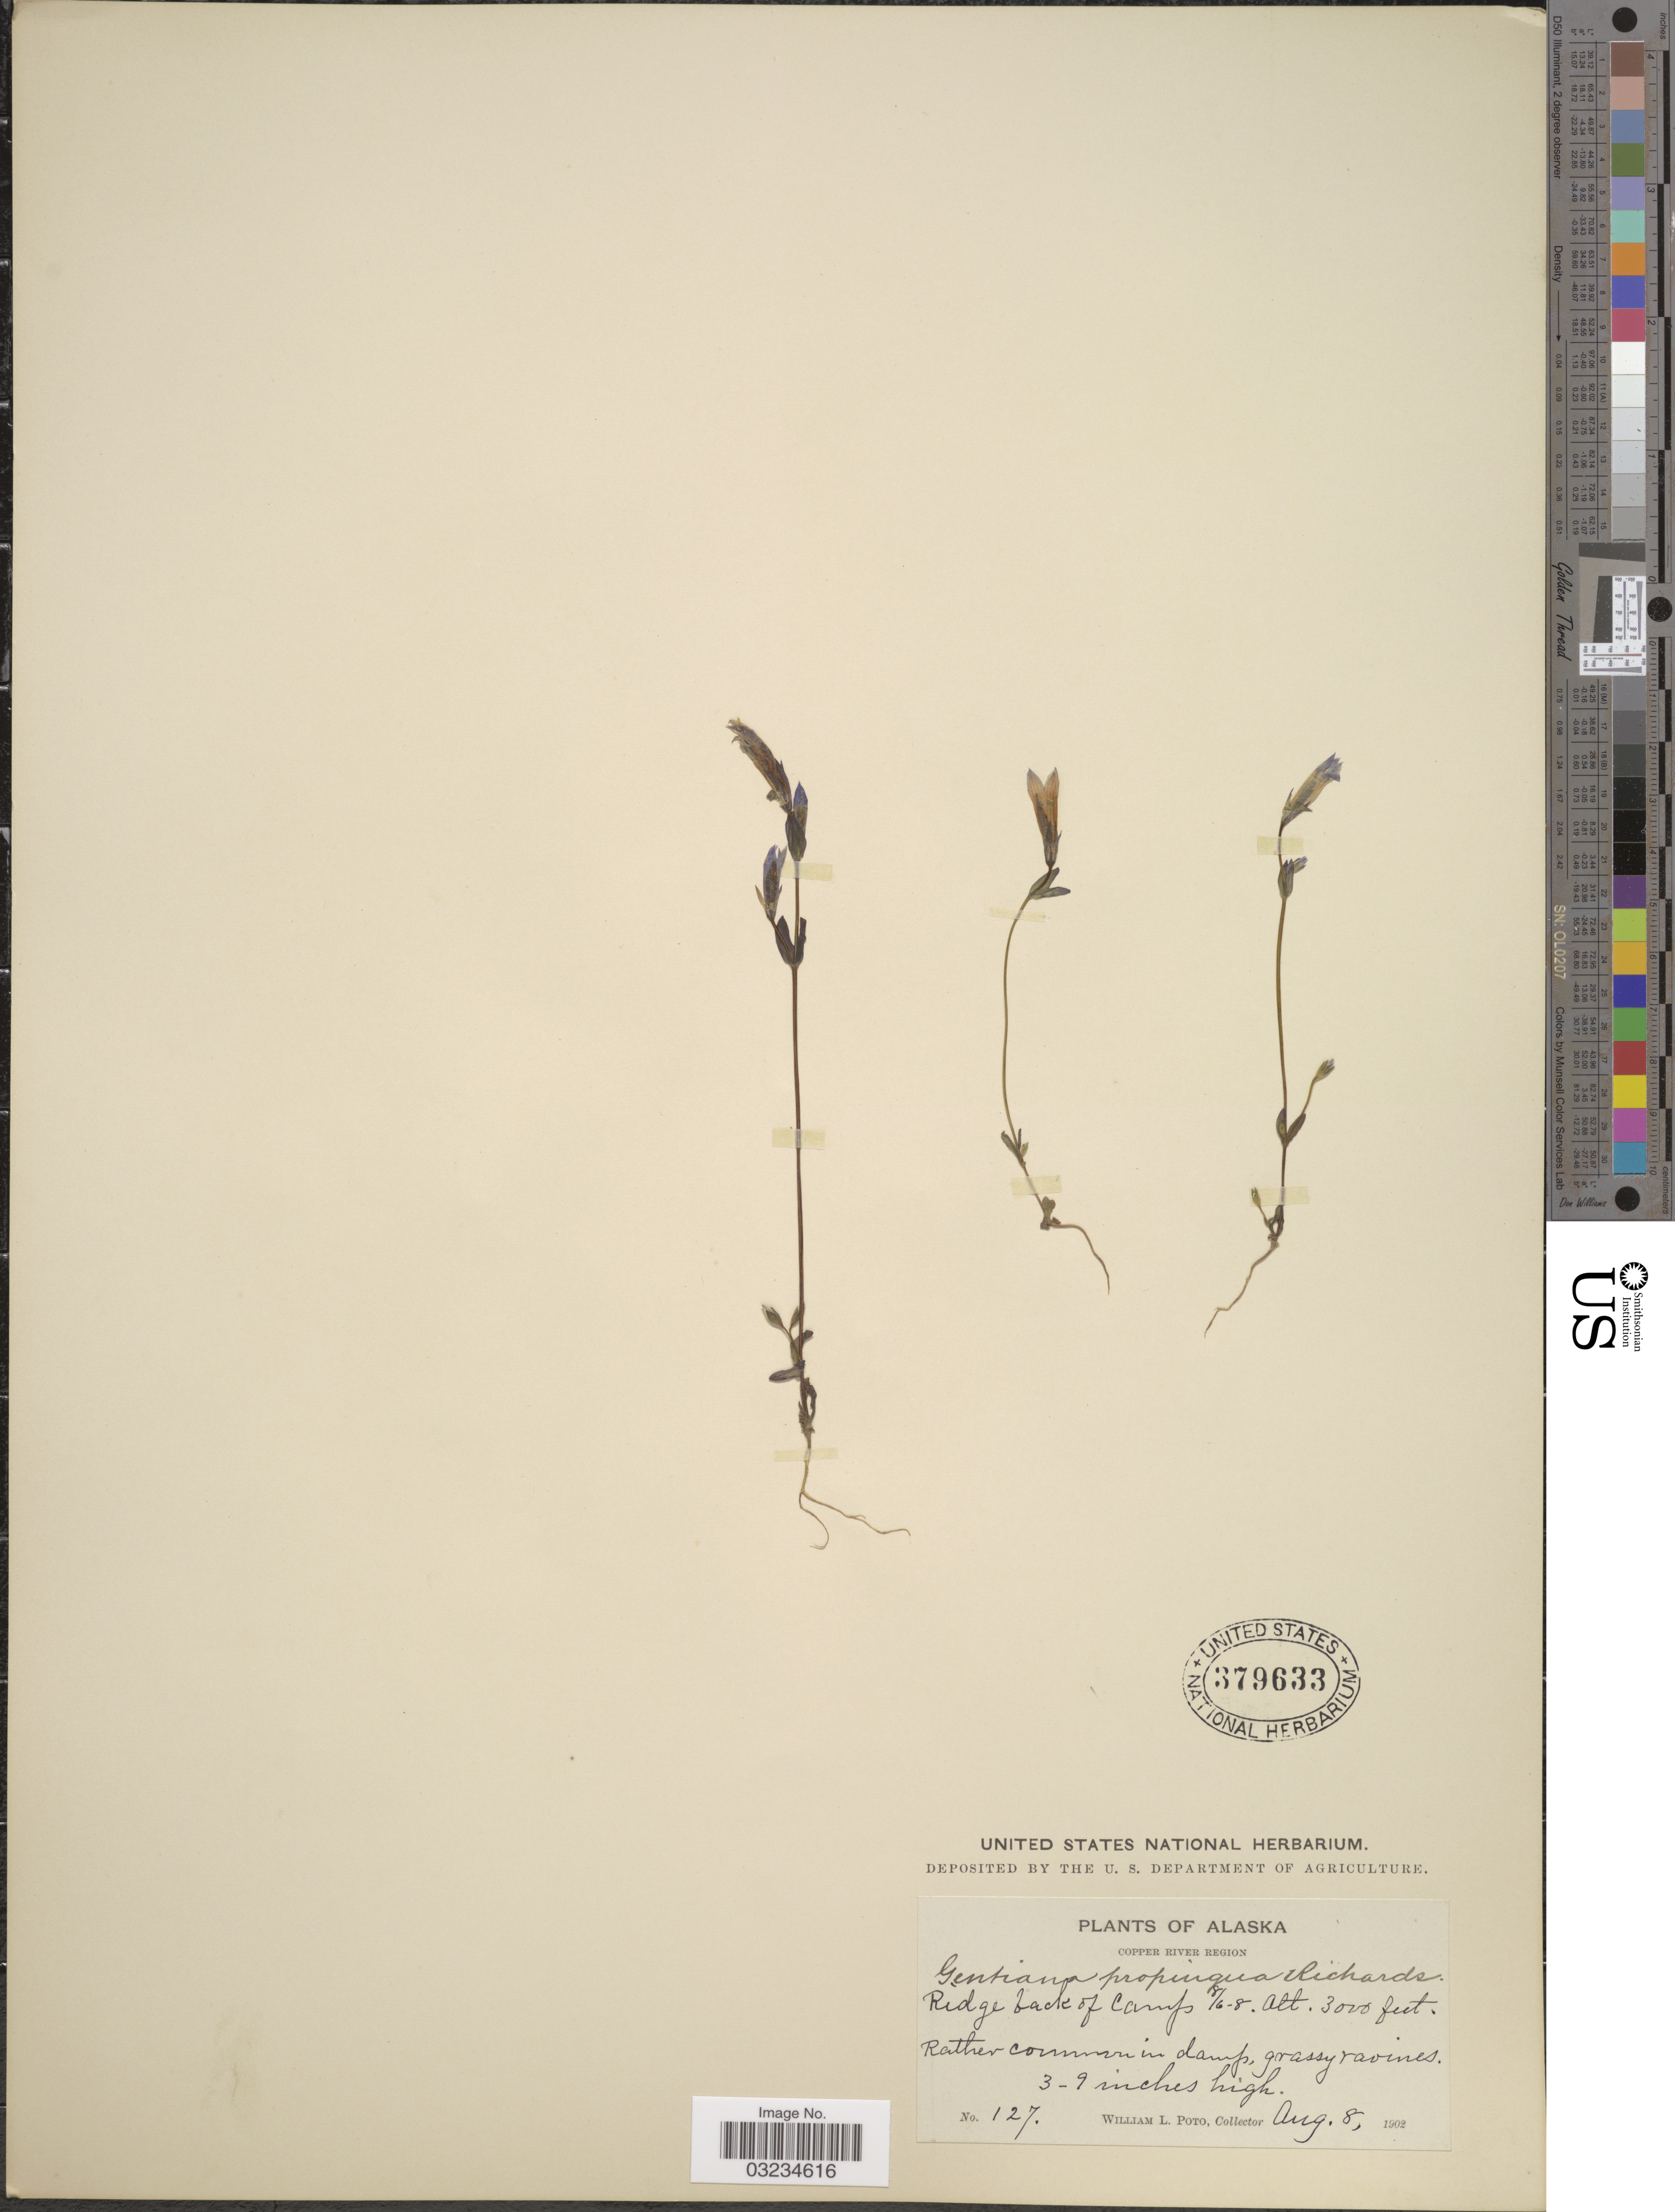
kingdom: Plantae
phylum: Tracheophyta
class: Magnoliopsida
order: Gentianales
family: Gentianaceae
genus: Gentiana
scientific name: Gentiana propinqua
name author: Richards.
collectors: W. Poto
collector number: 127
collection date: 1902-08-08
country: United States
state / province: Alaska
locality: Copper River Region. Ridge back of camp 8/6-8.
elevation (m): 914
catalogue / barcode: US 379633